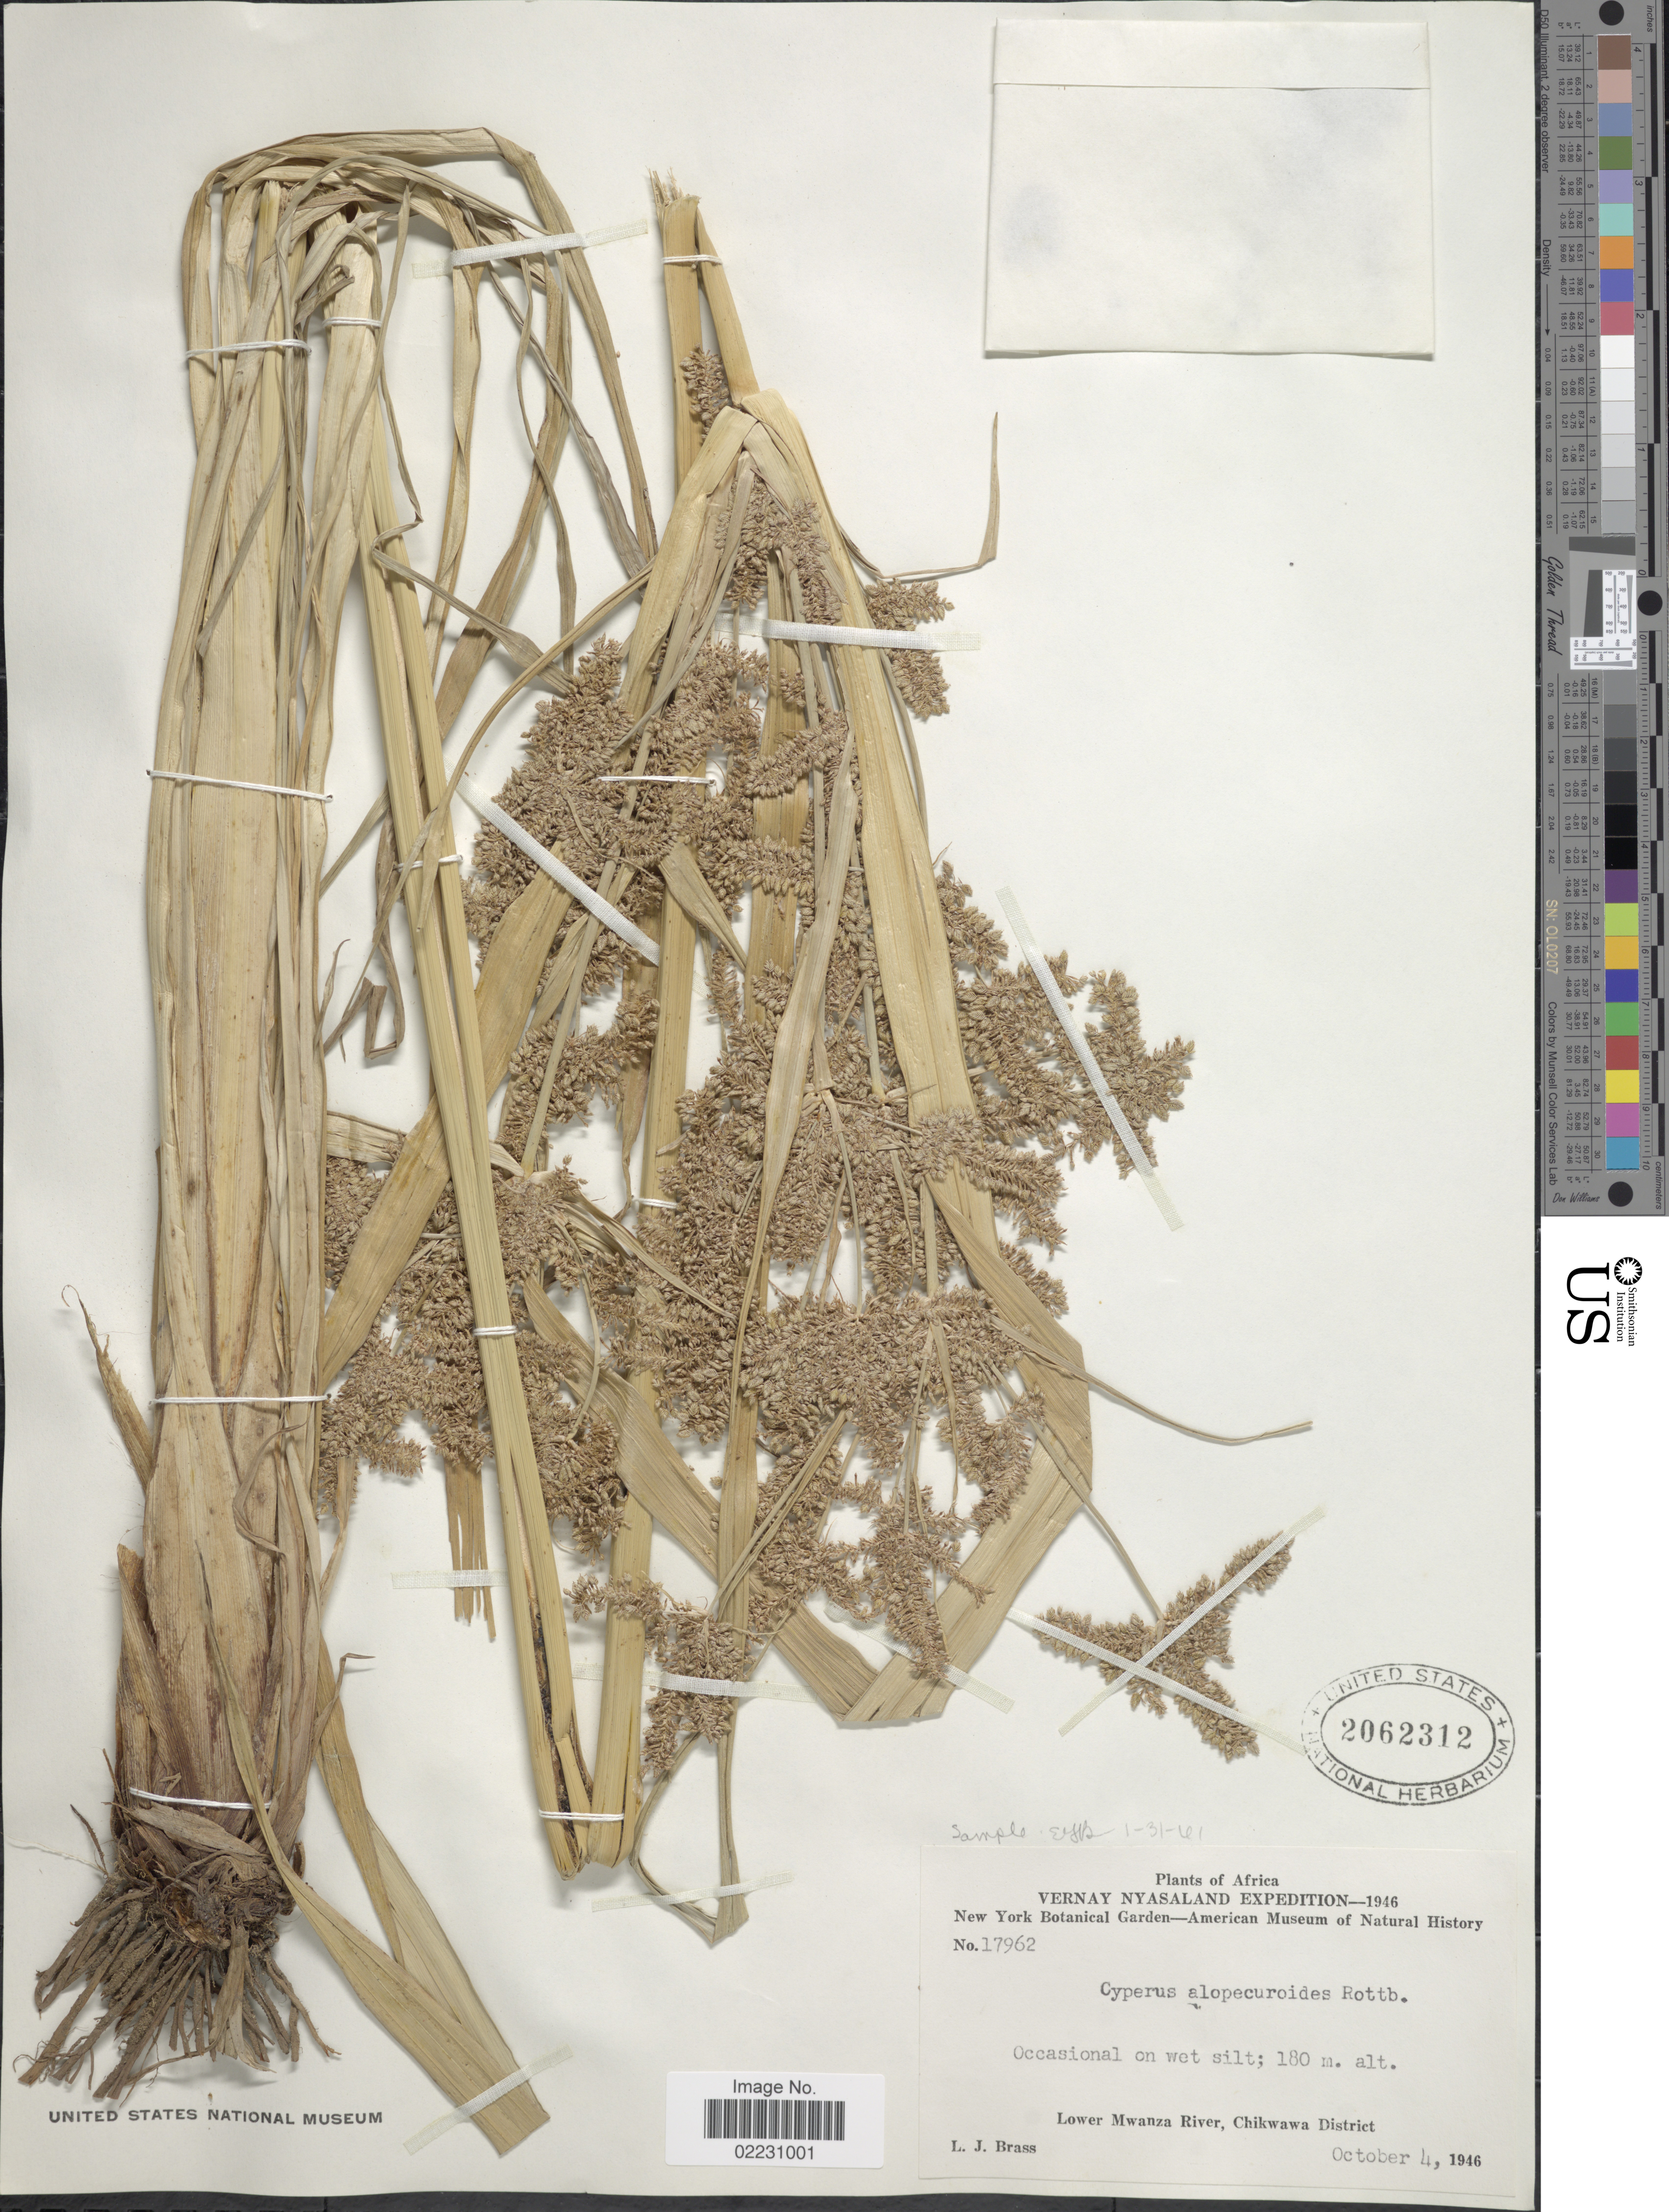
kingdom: Plantae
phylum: Tracheophyta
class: Liliopsida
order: Poales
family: Cyperaceae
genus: Cyperus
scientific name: Cyperus alopecuroides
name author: Rottb.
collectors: L. J. Brass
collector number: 17962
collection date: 1946-10-04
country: Tanzania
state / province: Mwanza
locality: Lower Mwanza River, Chikwawa District.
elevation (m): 180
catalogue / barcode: US 2062312